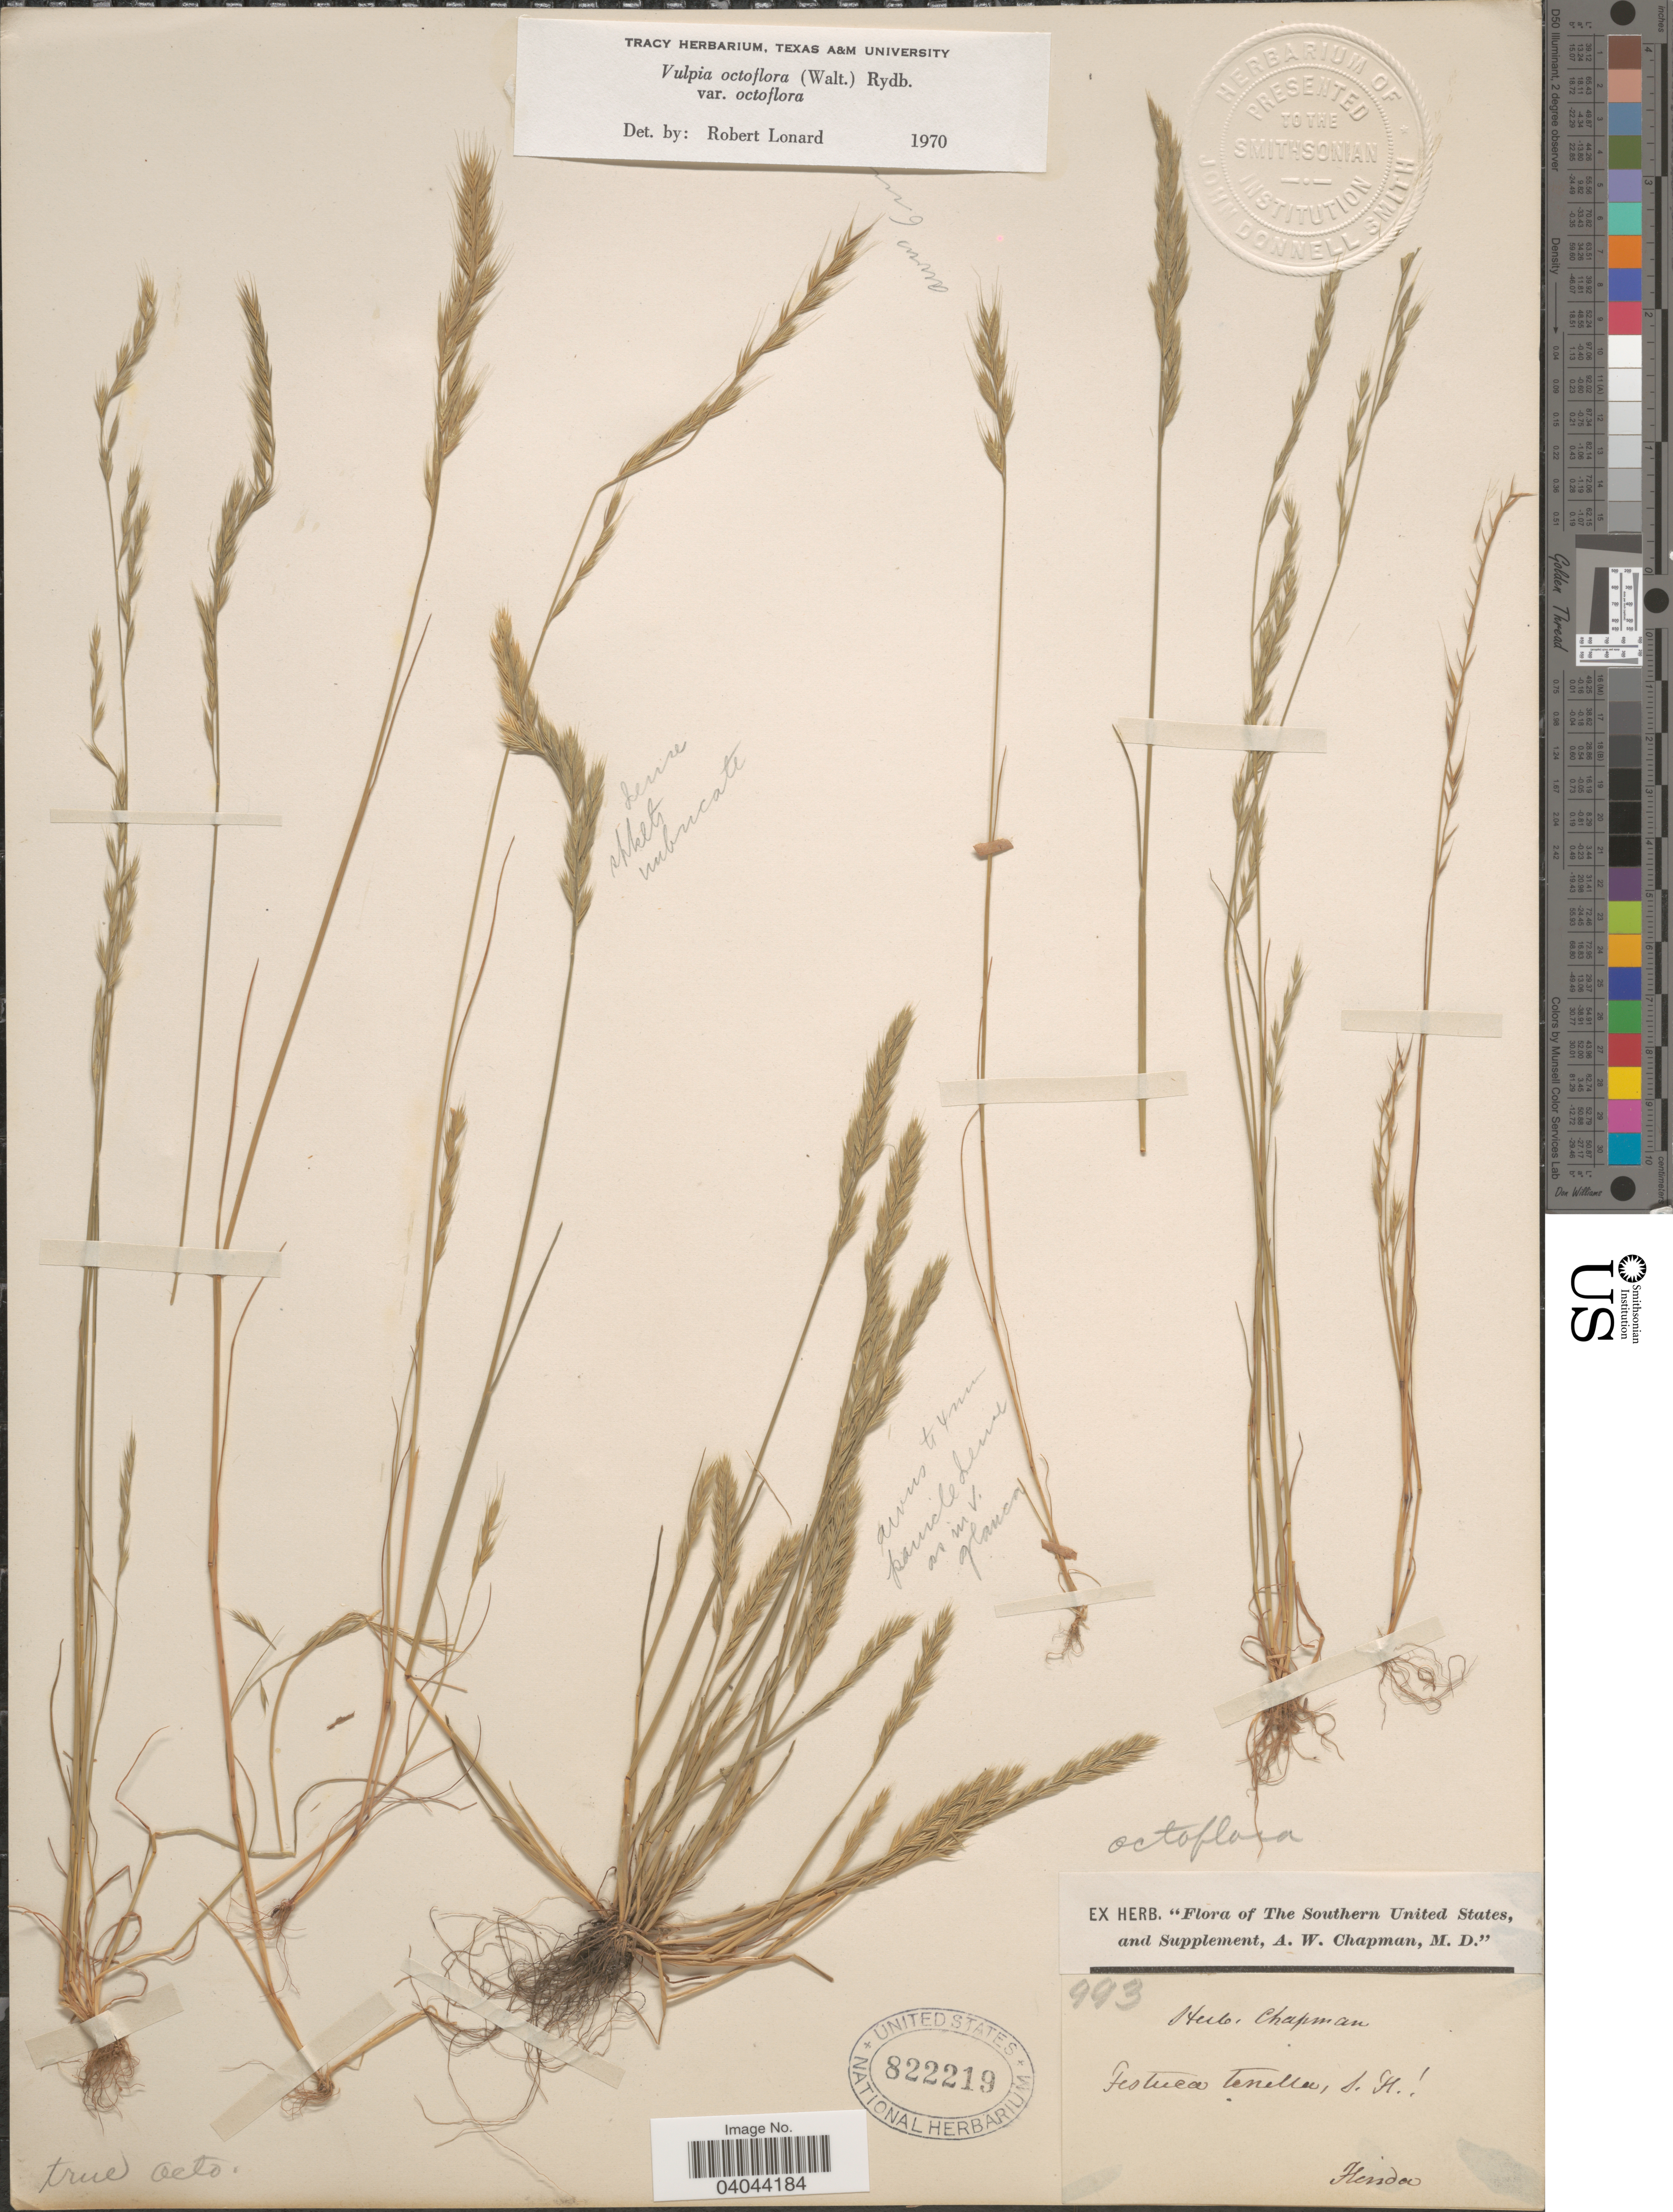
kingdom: Plantae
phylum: Tracheophyta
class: Liliopsida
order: Poales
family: Poaceae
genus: Festuca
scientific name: Festuca octoflora var. octoflora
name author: Walter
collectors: ex herb. A.W. Chapman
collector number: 993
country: United States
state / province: Florida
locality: The Southern United States.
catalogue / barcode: US 822219